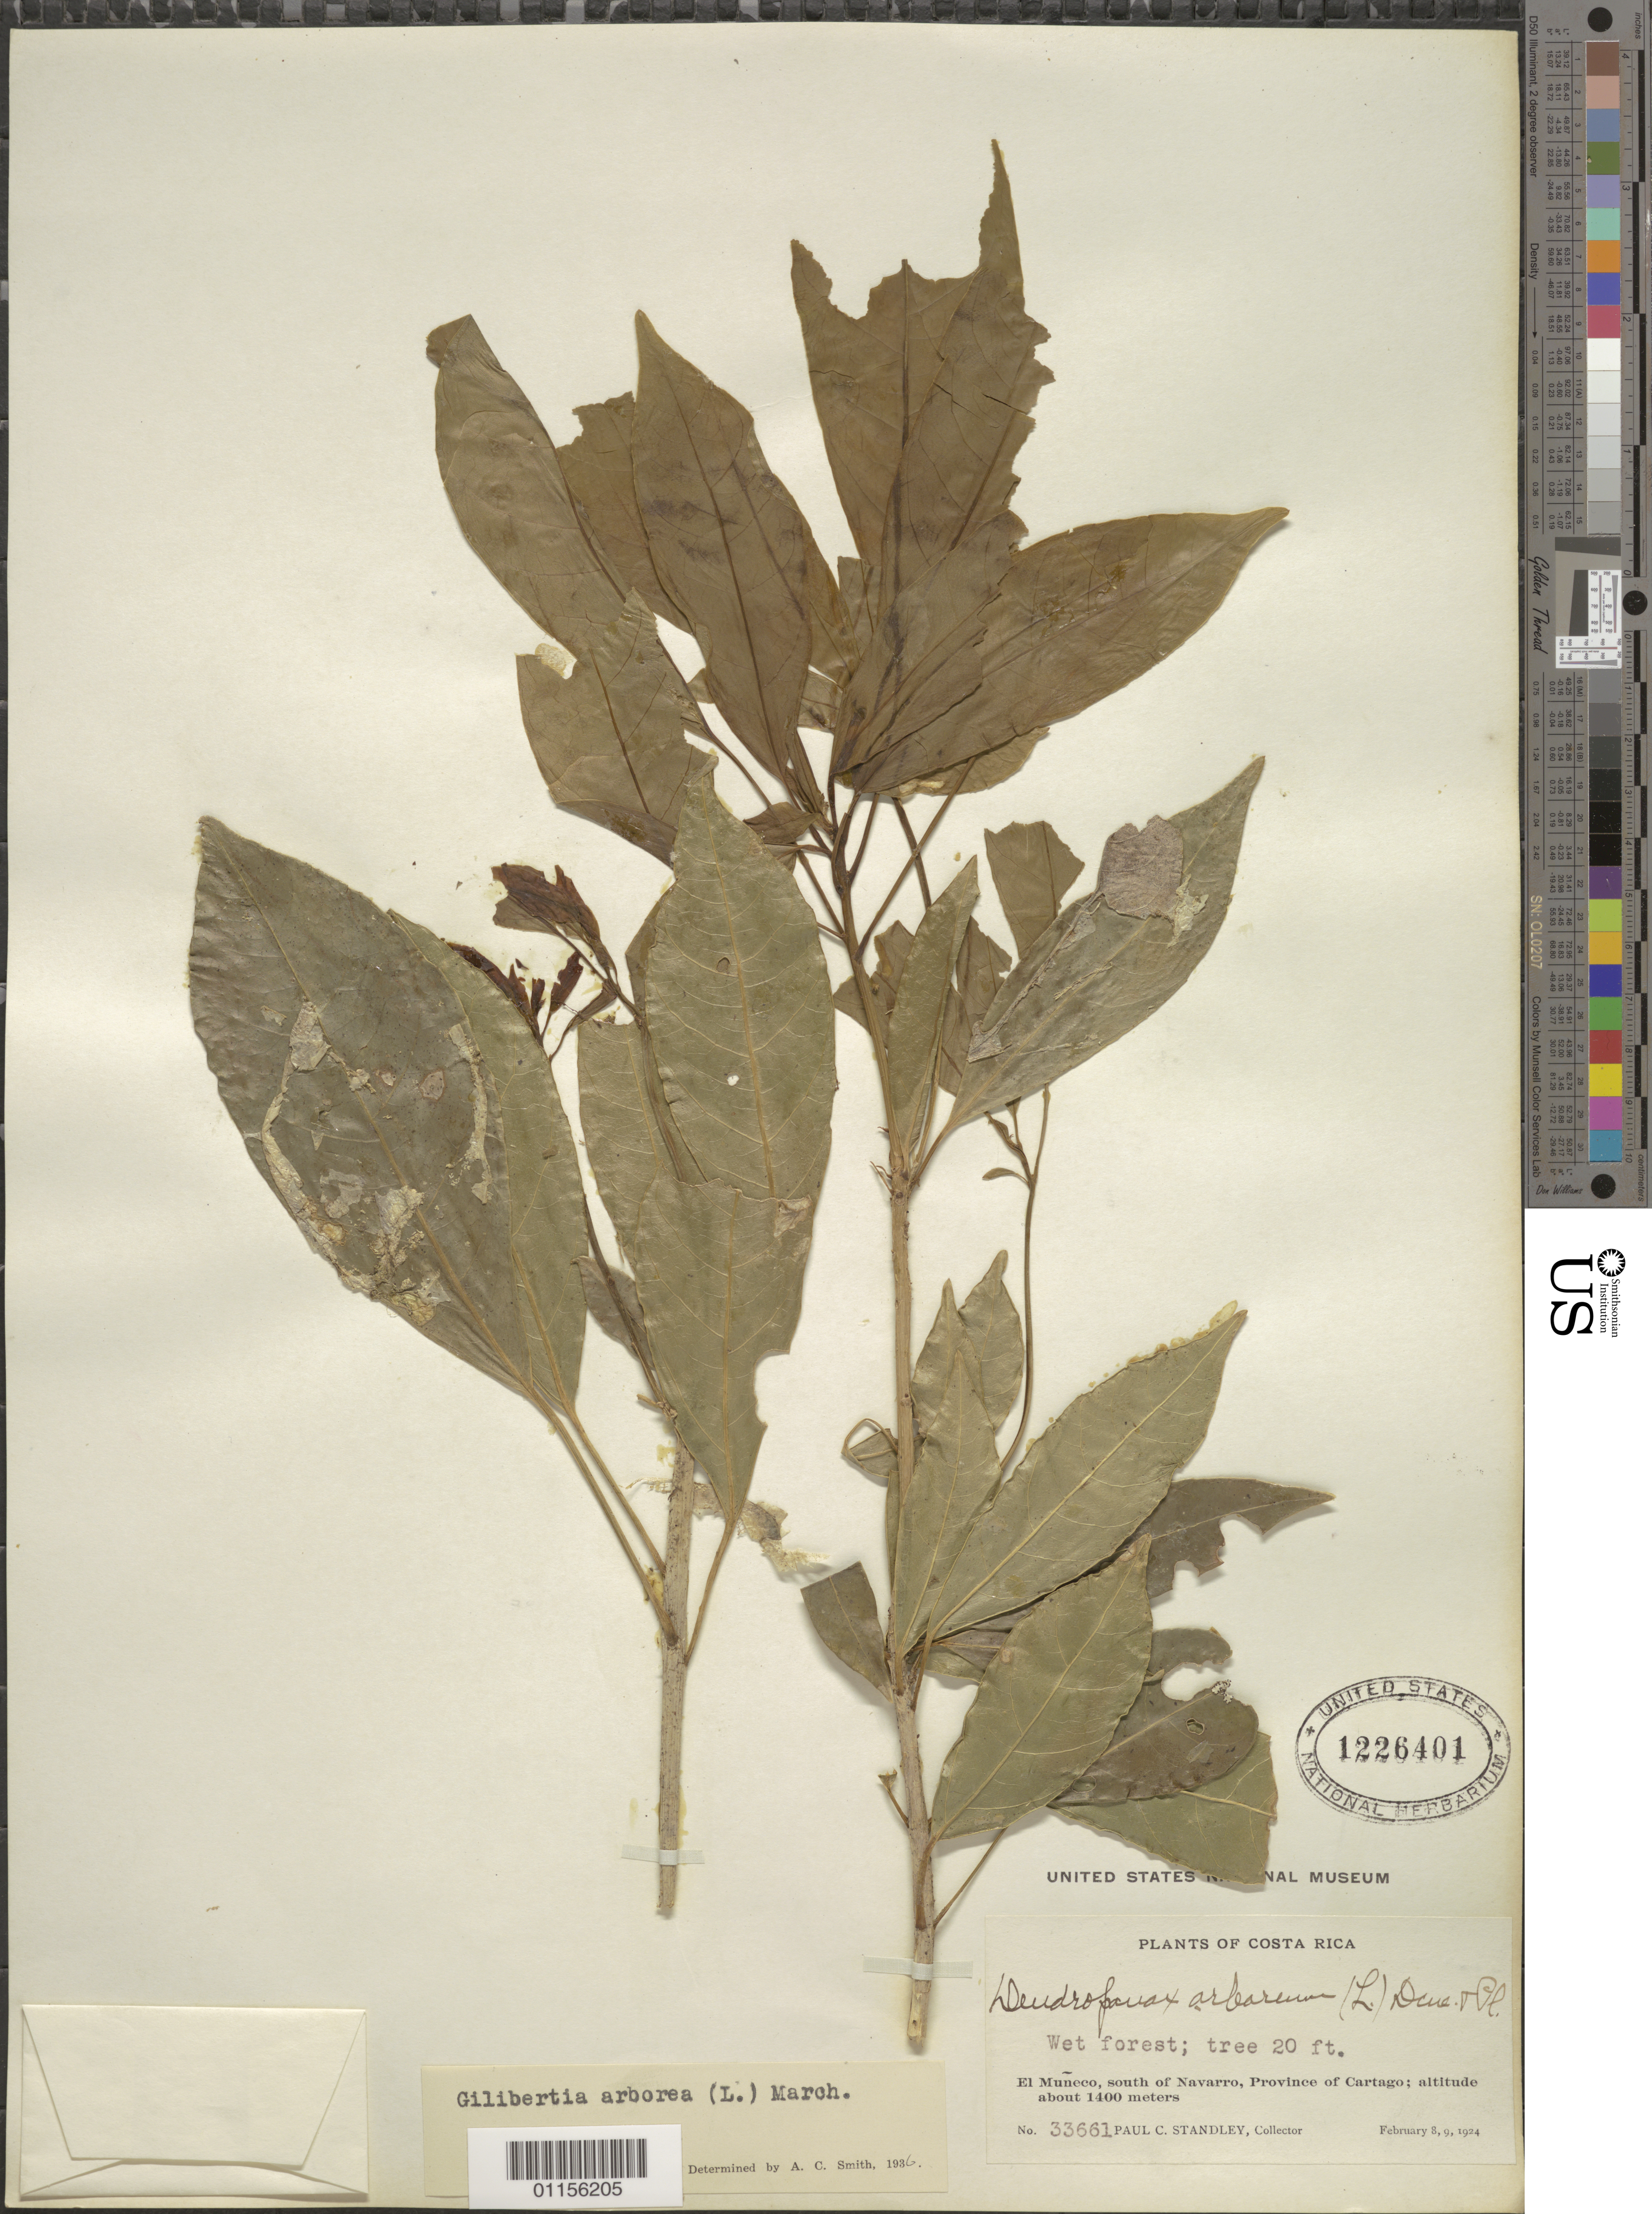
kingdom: Plantae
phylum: Tracheophyta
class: Magnoliopsida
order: Apiales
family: Araliaceae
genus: Dendropanax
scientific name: Dendropanax arboreus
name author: (L.) Decne. & Planch.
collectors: P. C. Standley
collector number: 33661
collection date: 1924-02-08/1924-02-09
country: Costa Rica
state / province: Cartago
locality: El Muneco, S of Navarro.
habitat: Wet forest, tree.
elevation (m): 1400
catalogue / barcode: US 1226401